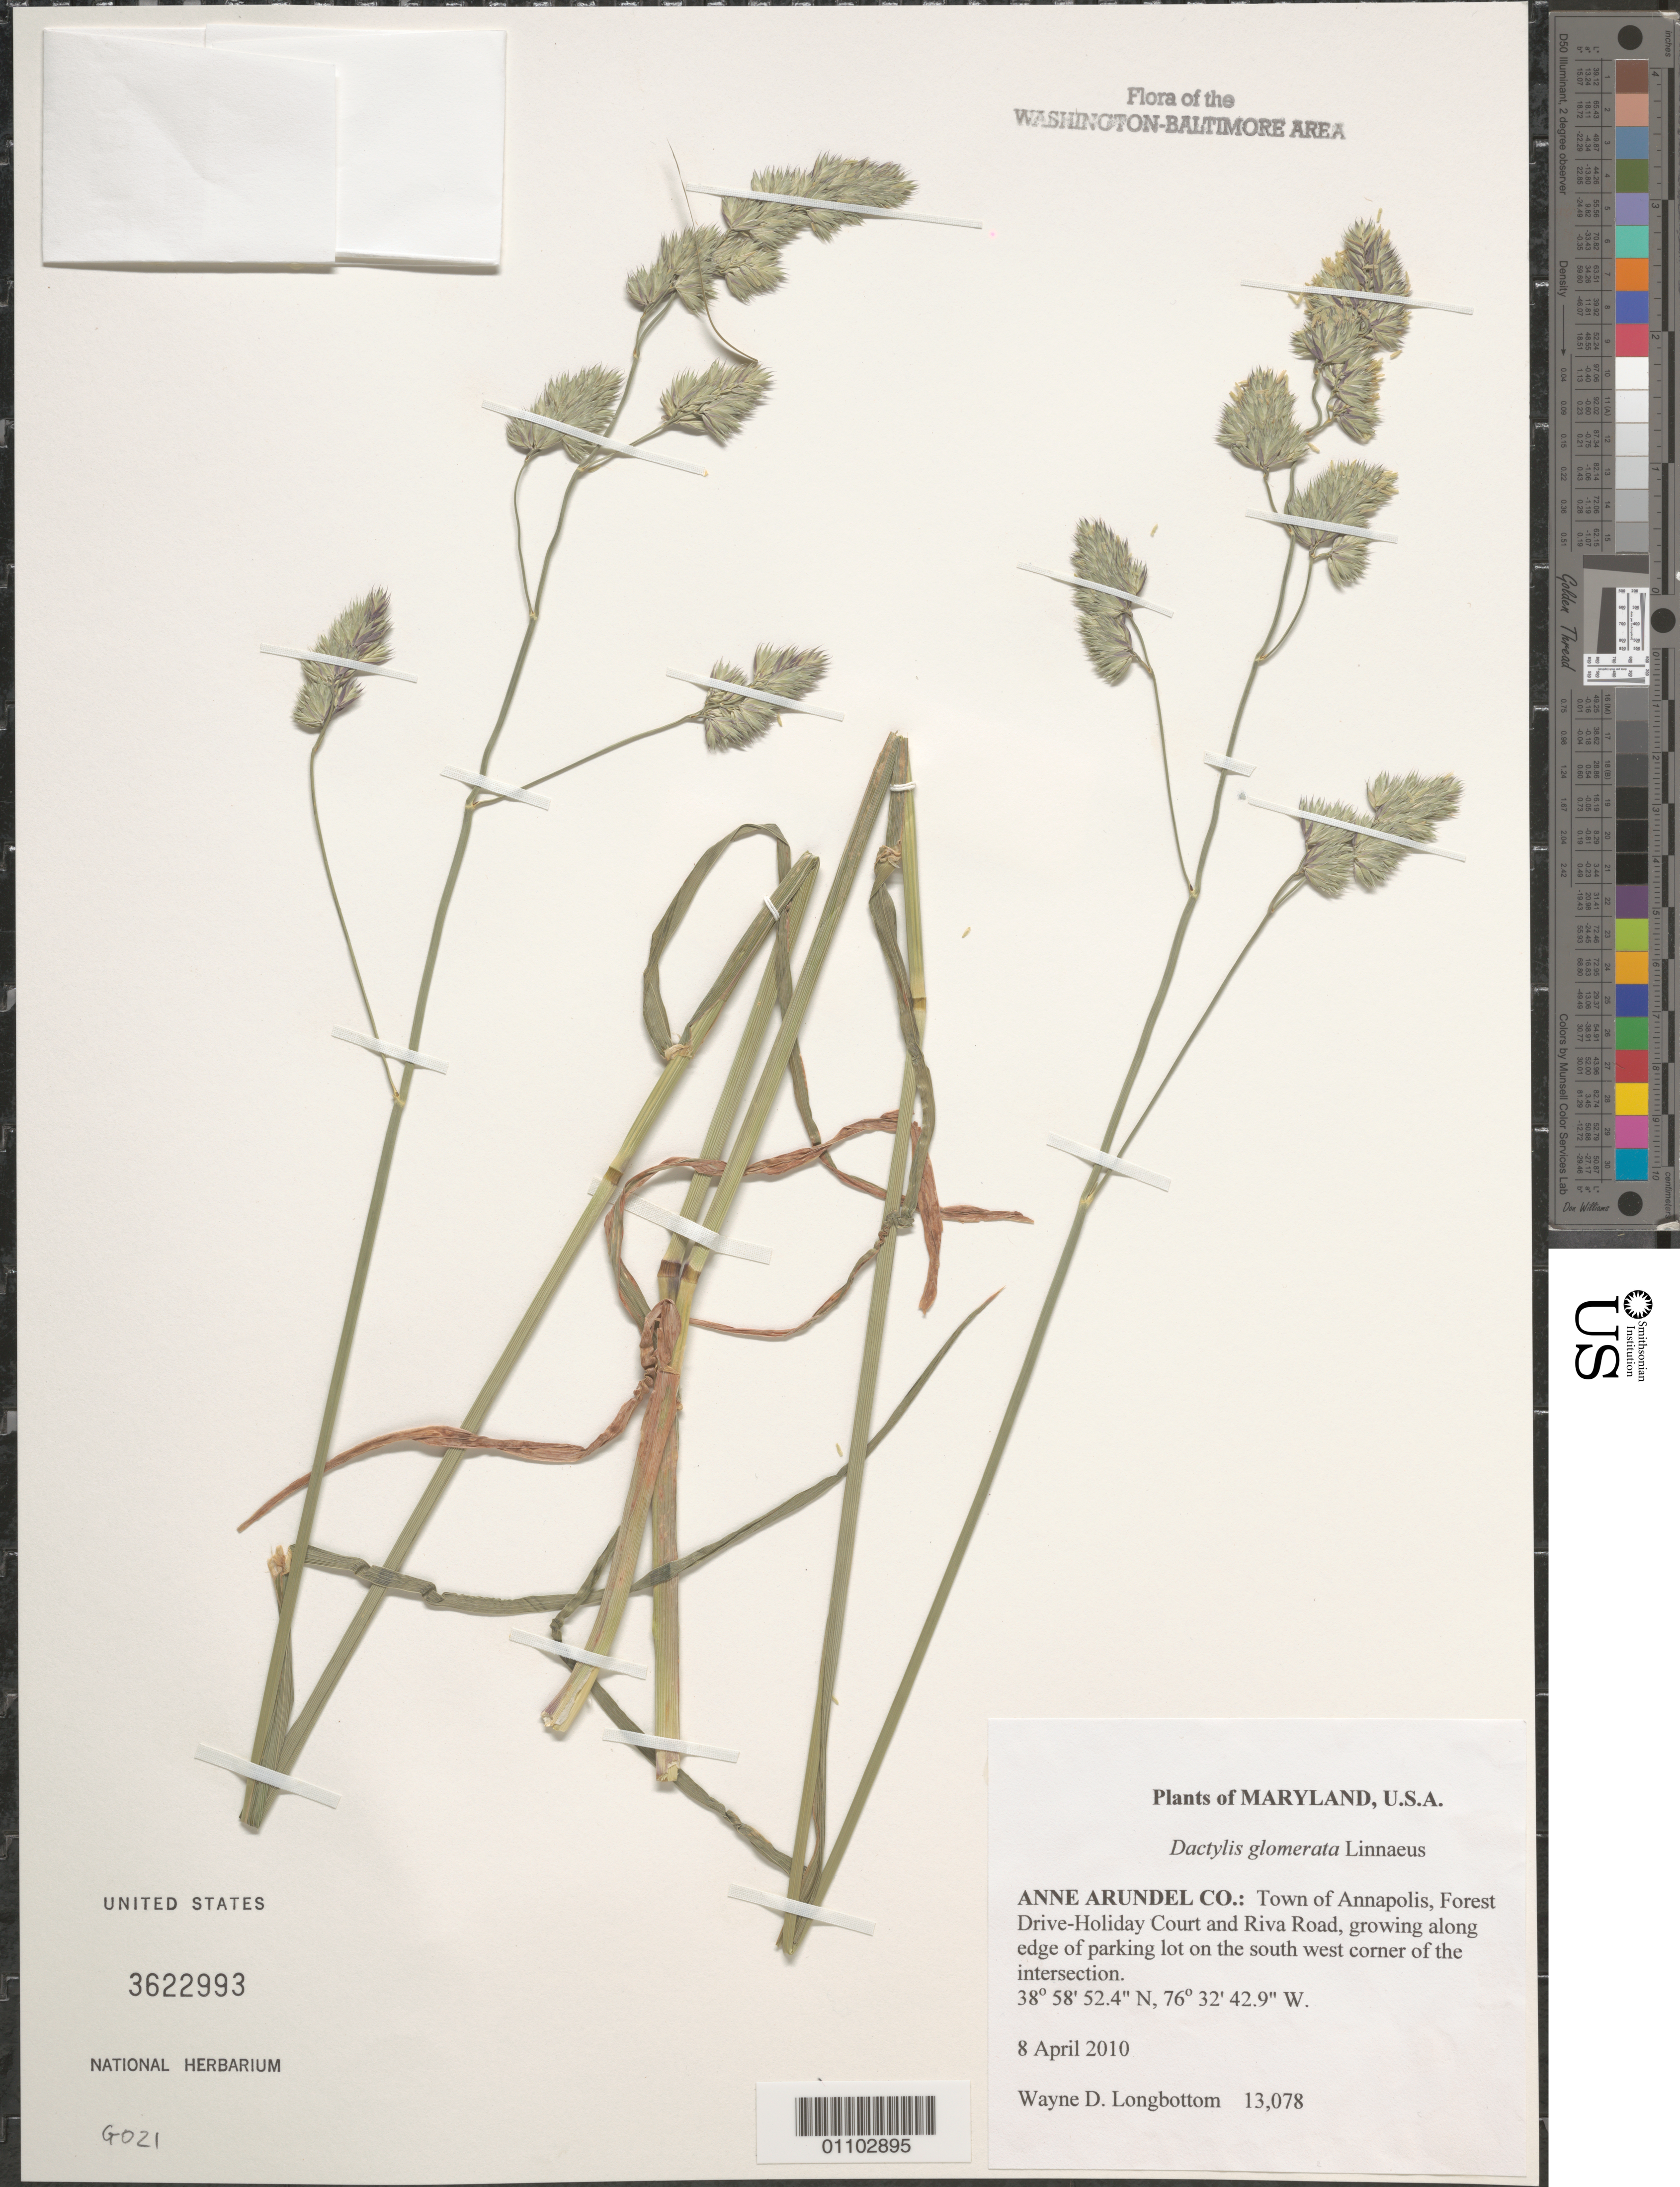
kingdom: Plantae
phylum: Tracheophyta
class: Liliopsida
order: Poales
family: Poaceae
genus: Dactylis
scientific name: Dactylis glomerata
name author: L.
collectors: W. D. Longbottom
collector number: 13078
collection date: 2010-04-08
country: United States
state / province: Maryland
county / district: Anne Arundel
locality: Town of Annapolis, Forest Drive-Holiday Court and Riva Road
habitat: Growing along edge of parking lot on the south west corner of the intersection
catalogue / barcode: US 3622993